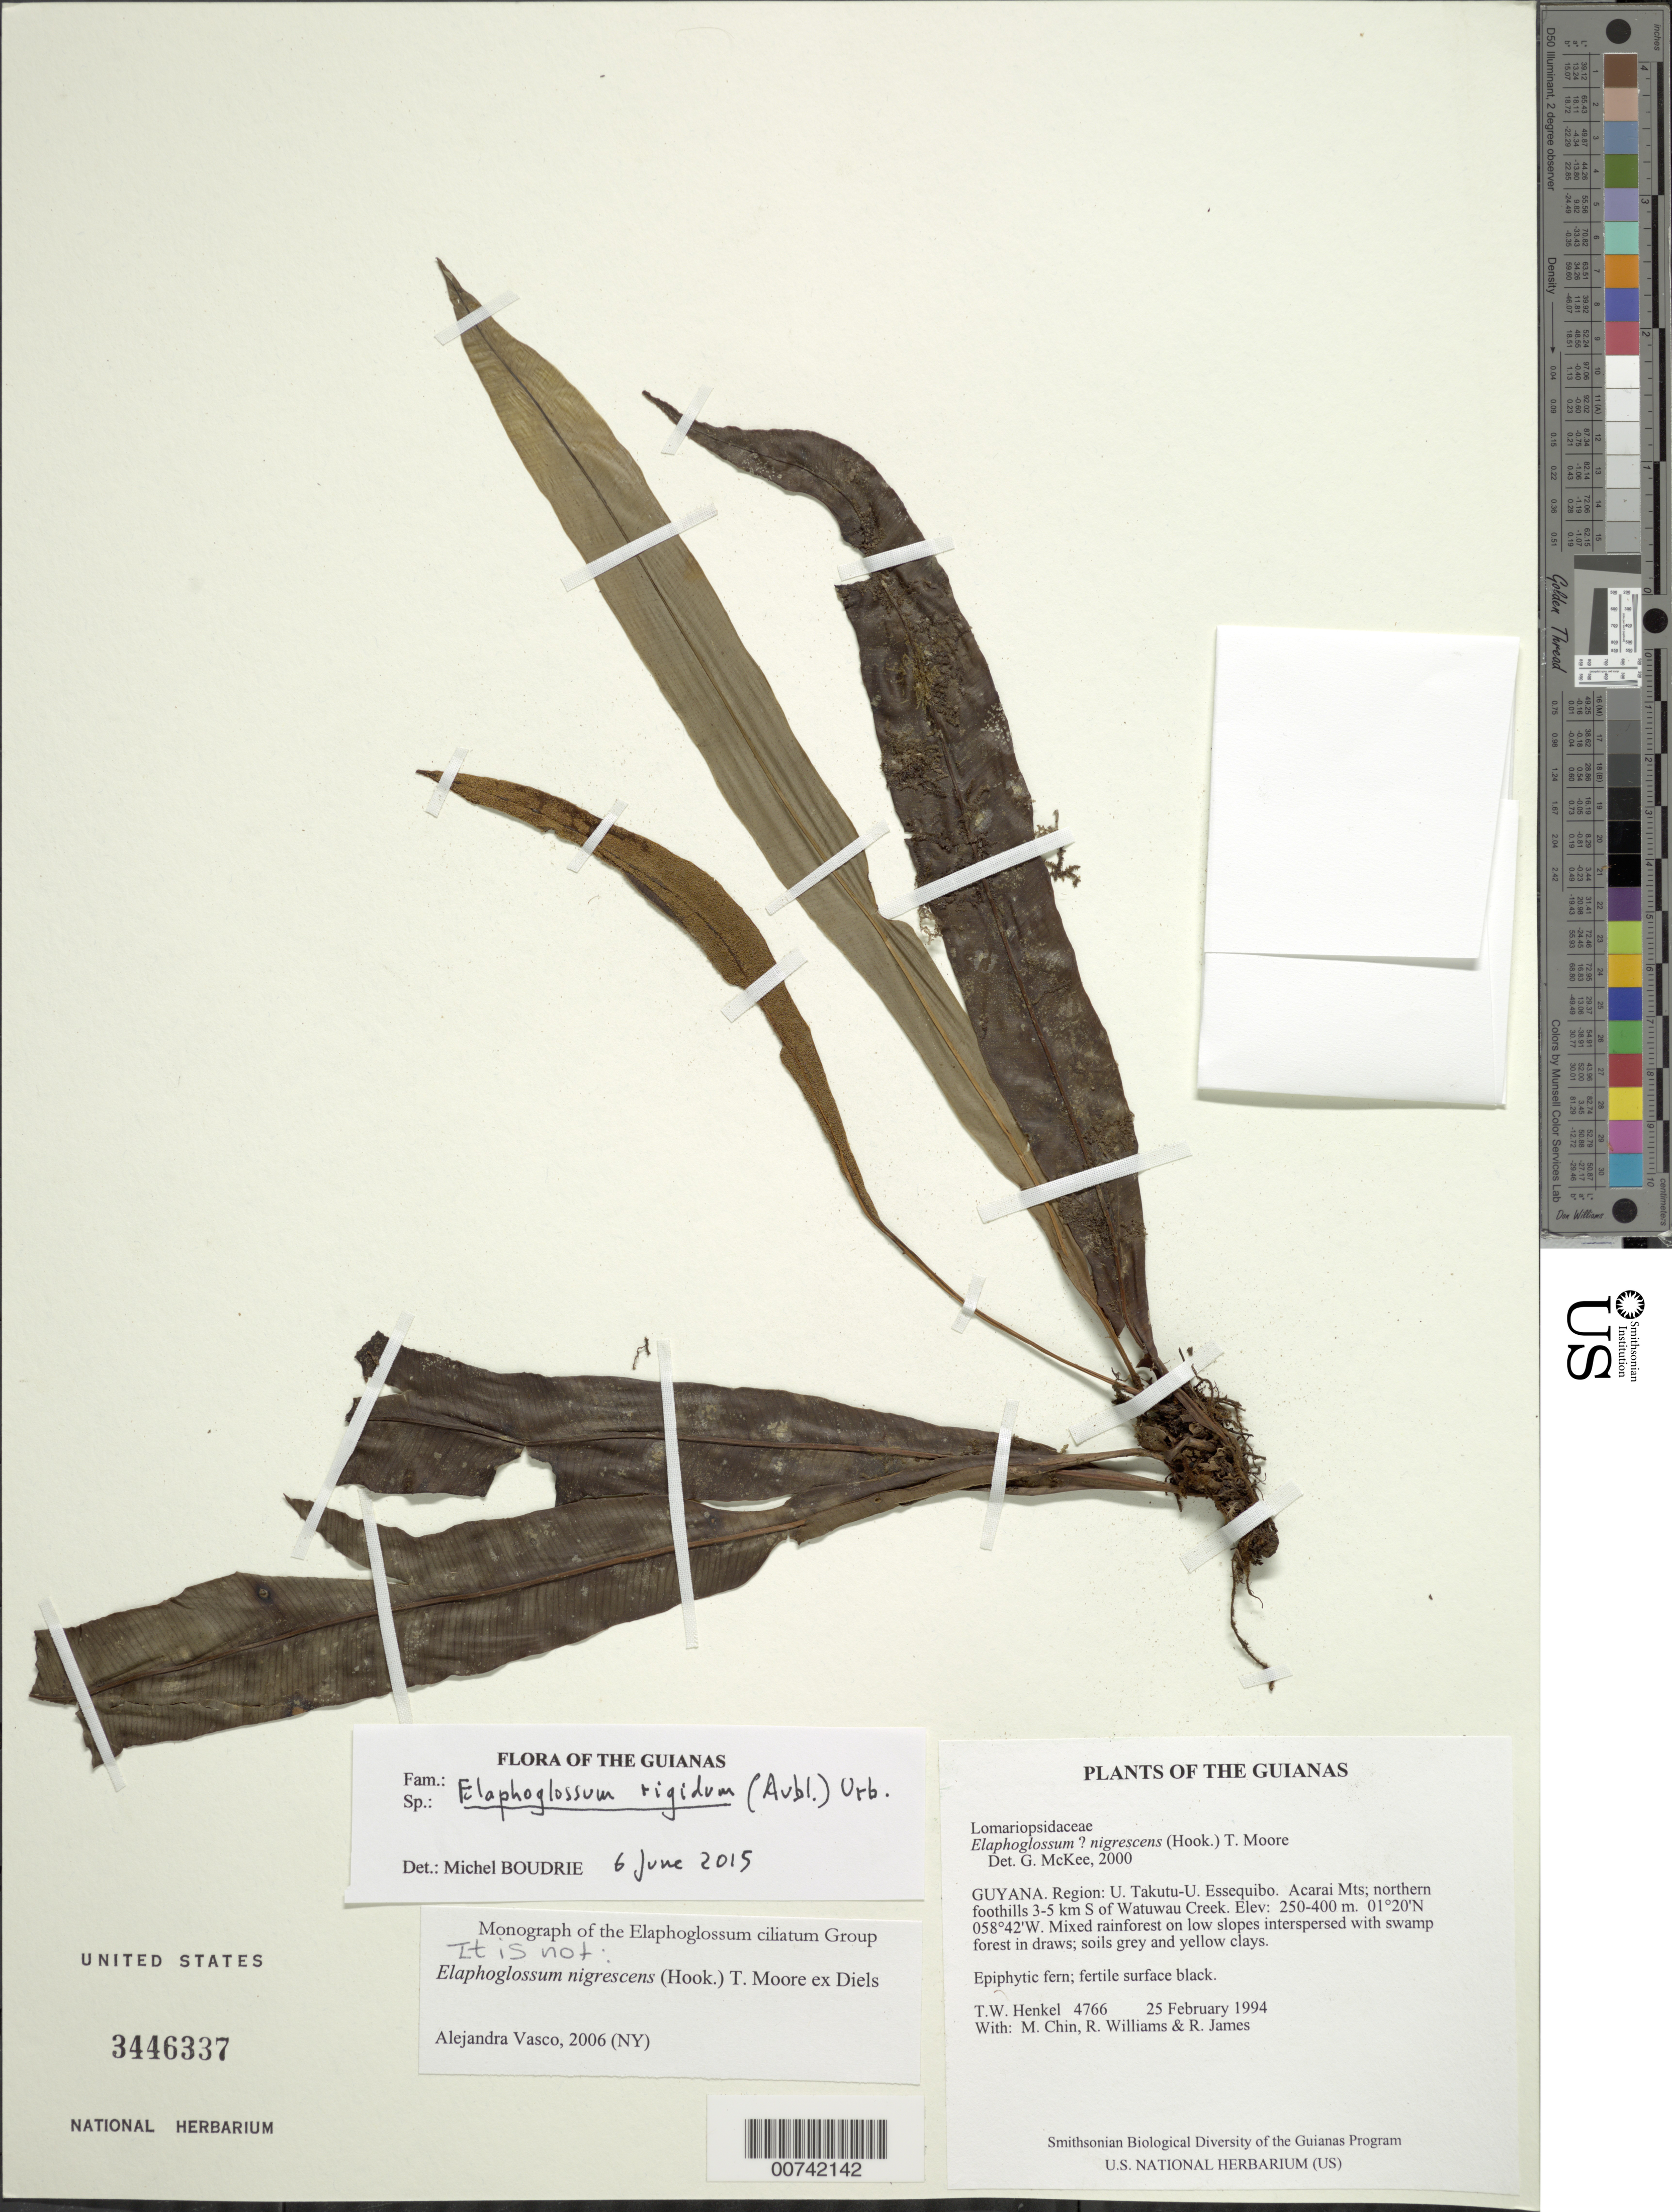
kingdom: Plantae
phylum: Tracheophyta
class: Polypodiopsida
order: Polypodiales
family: Dryopteridaceae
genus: Elaphoglossum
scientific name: Elaphoglossum rigidum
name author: (Aubl.) Urb.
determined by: Boudrie, M.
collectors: T. Henkel, M. Chin, R. Williams & R. James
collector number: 4766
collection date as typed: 25 February 1994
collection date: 1994-02-25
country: Guyana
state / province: U. Takutu-U. Essequibo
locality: Acarai Mts; northern foothills 3-5 km S of Watuwau Creek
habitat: Mixed rainforest on low slopes interspersed with swamp forest in draws; soils grey and yellow clays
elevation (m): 250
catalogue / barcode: US 3446337